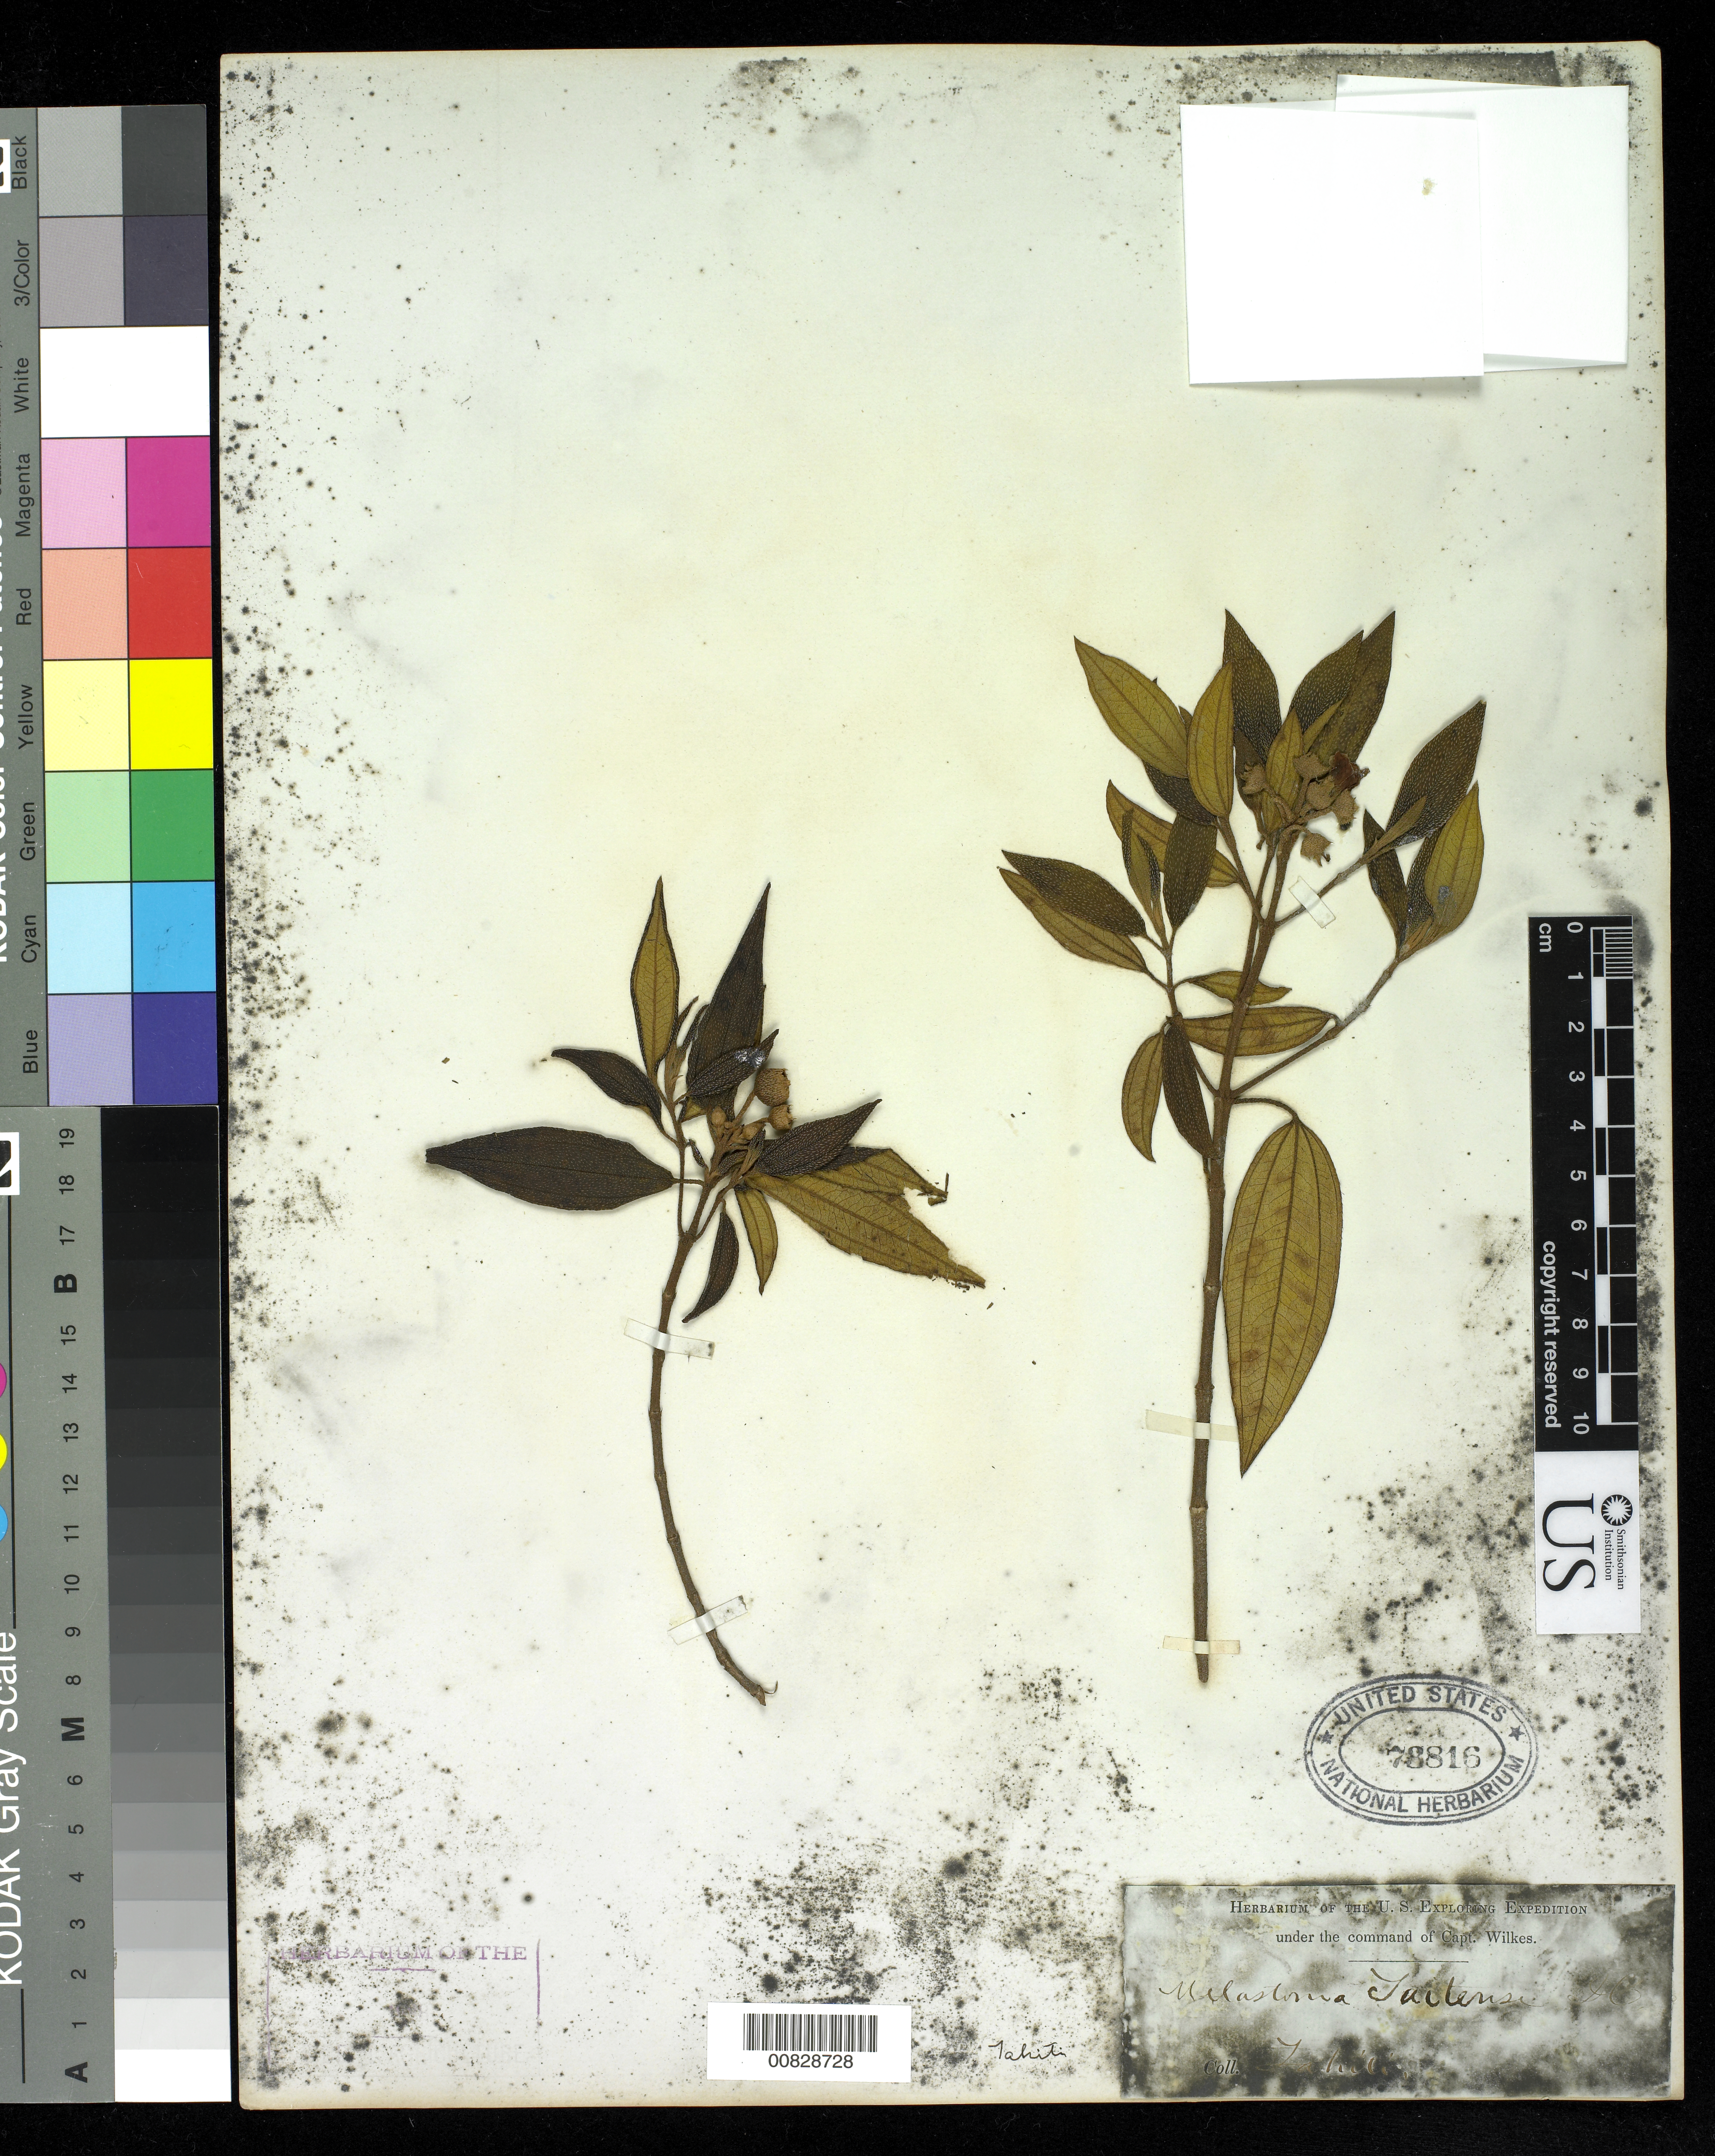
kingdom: Plantae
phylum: Tracheophyta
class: Magnoliopsida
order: Myrtales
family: Melastomataceae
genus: Melastoma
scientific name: Melastoma malabathricum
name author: L.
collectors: Wilkes Explor. Exped.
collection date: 1838/1842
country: French Polynesia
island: Tahiti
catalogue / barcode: US 78816